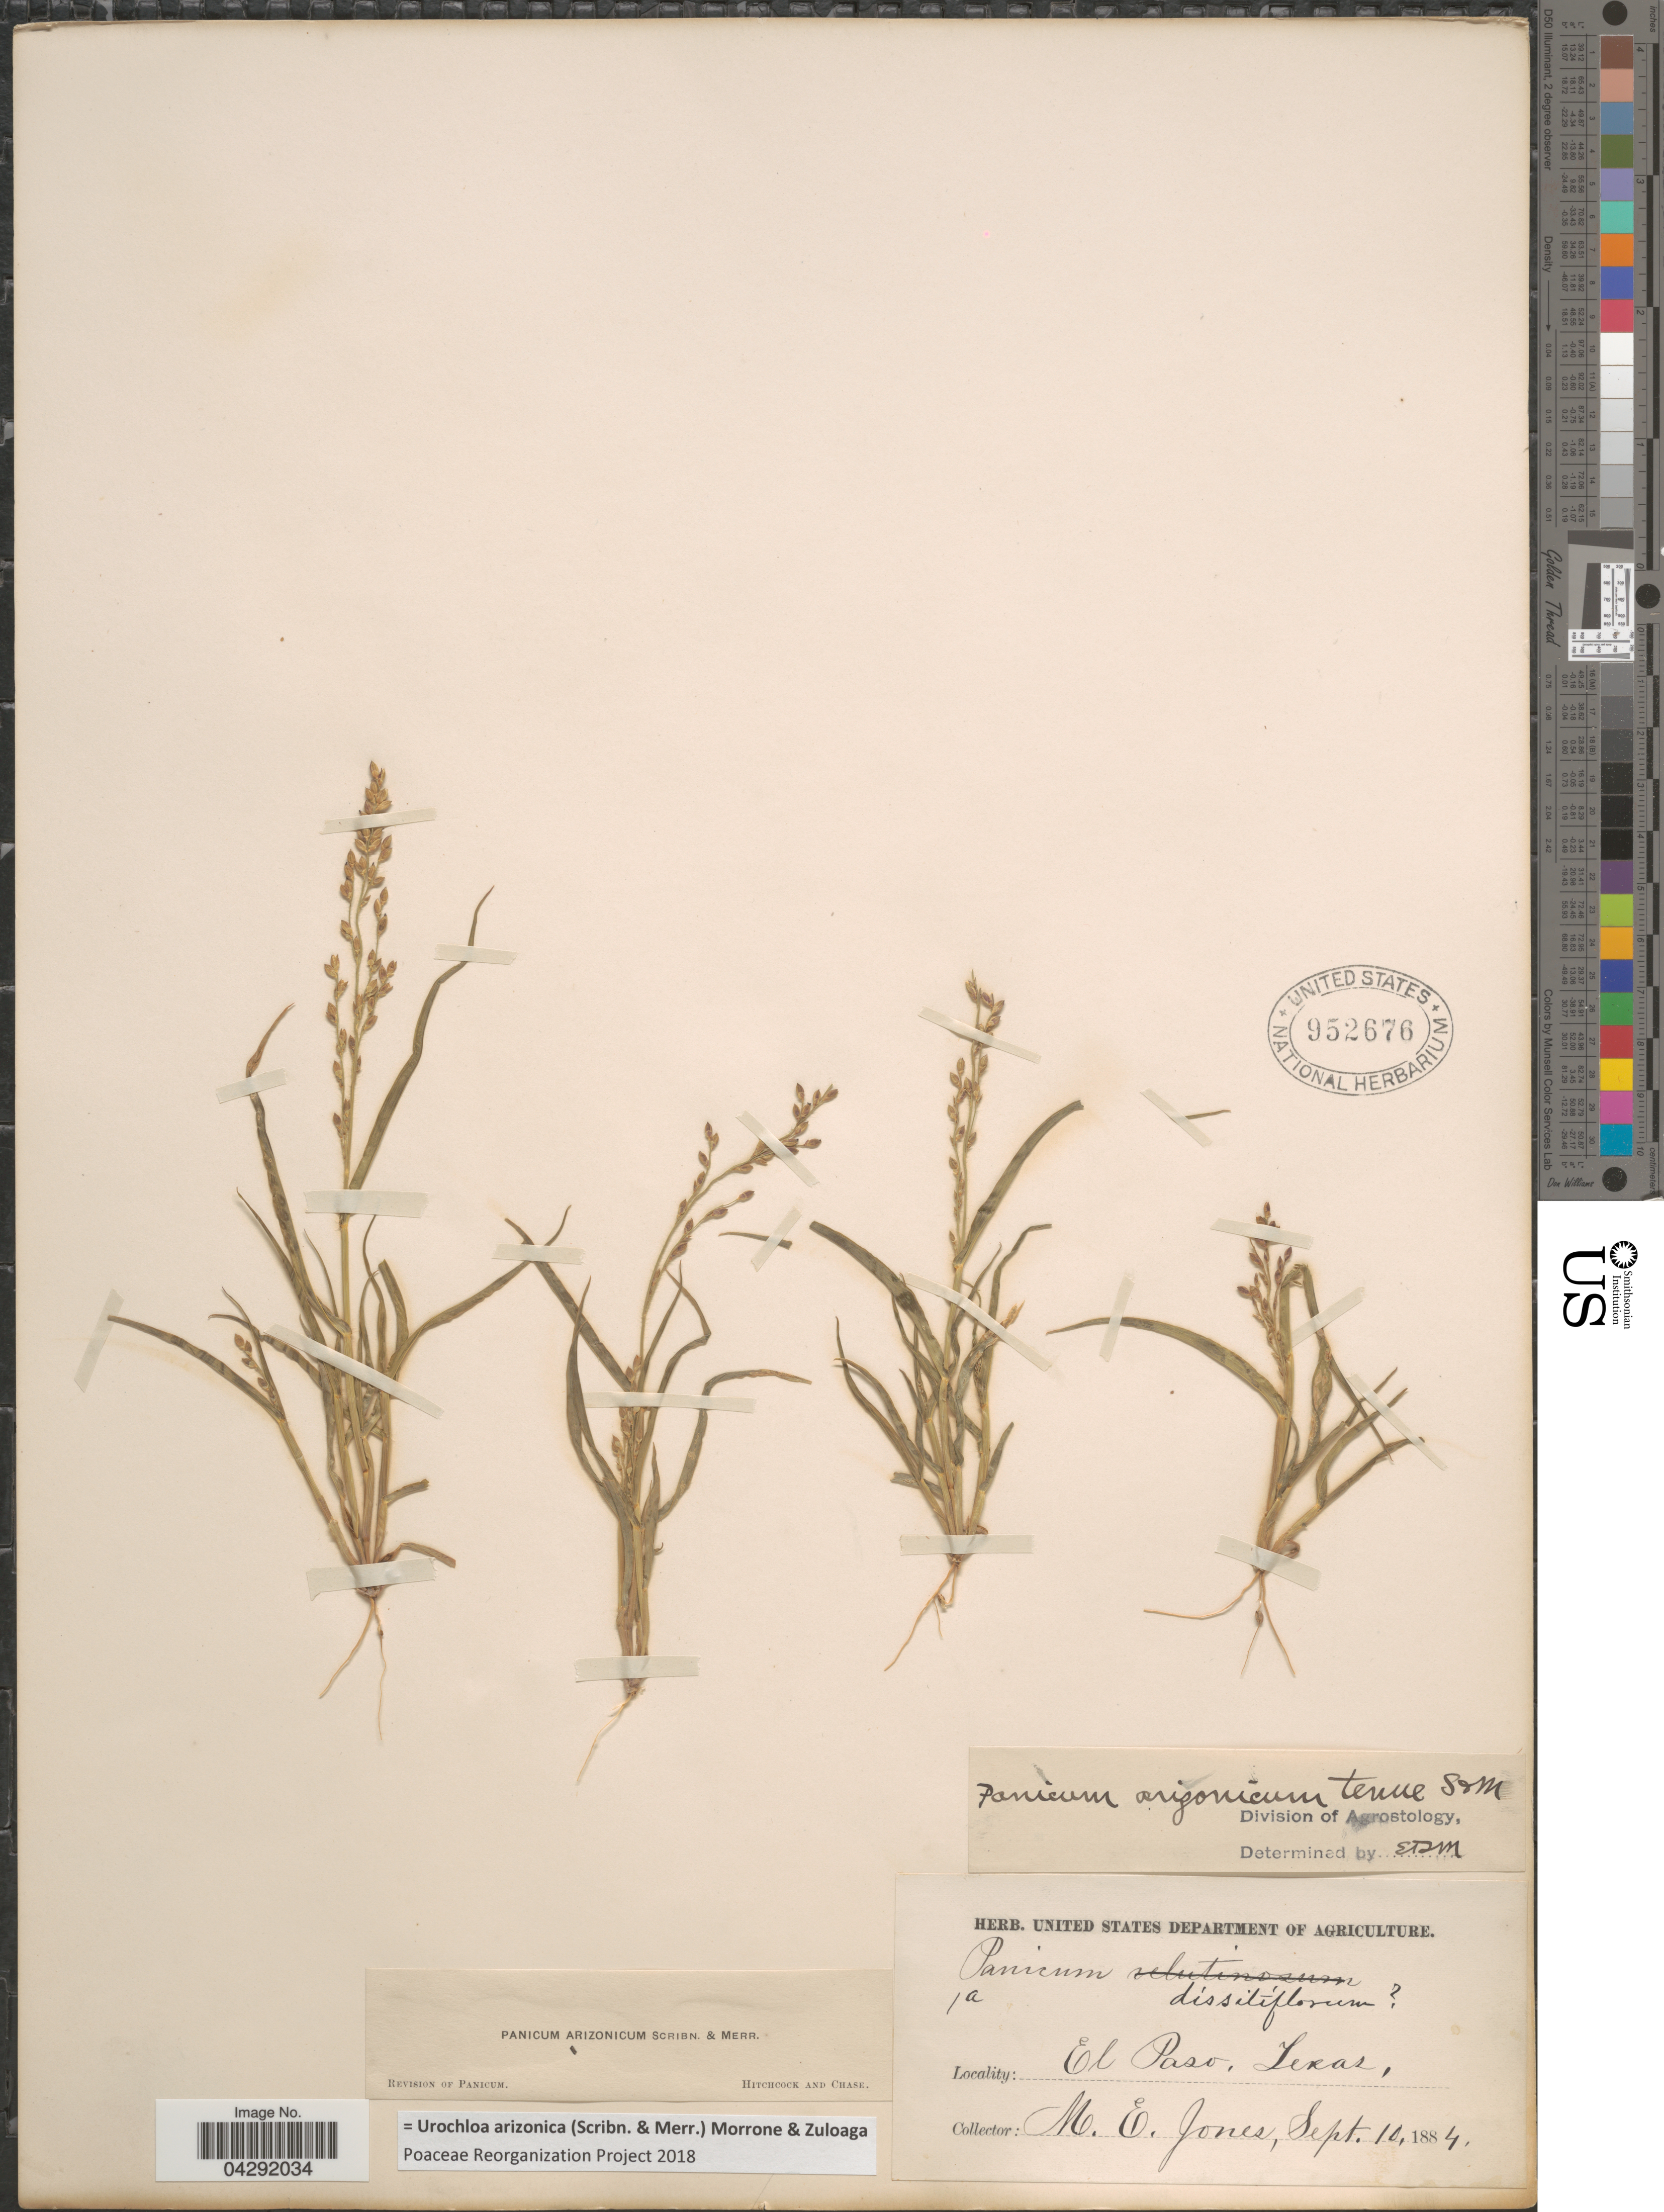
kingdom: Plantae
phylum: Tracheophyta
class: Liliopsida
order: Poales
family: Poaceae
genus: Urochloa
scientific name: Urochloa arizonica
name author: (Scribn. & Merr.) Morrone & Zuloaga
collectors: M. E. Jones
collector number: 1a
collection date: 1884-09-10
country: United States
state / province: Texas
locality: El Paso.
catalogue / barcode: US 952676